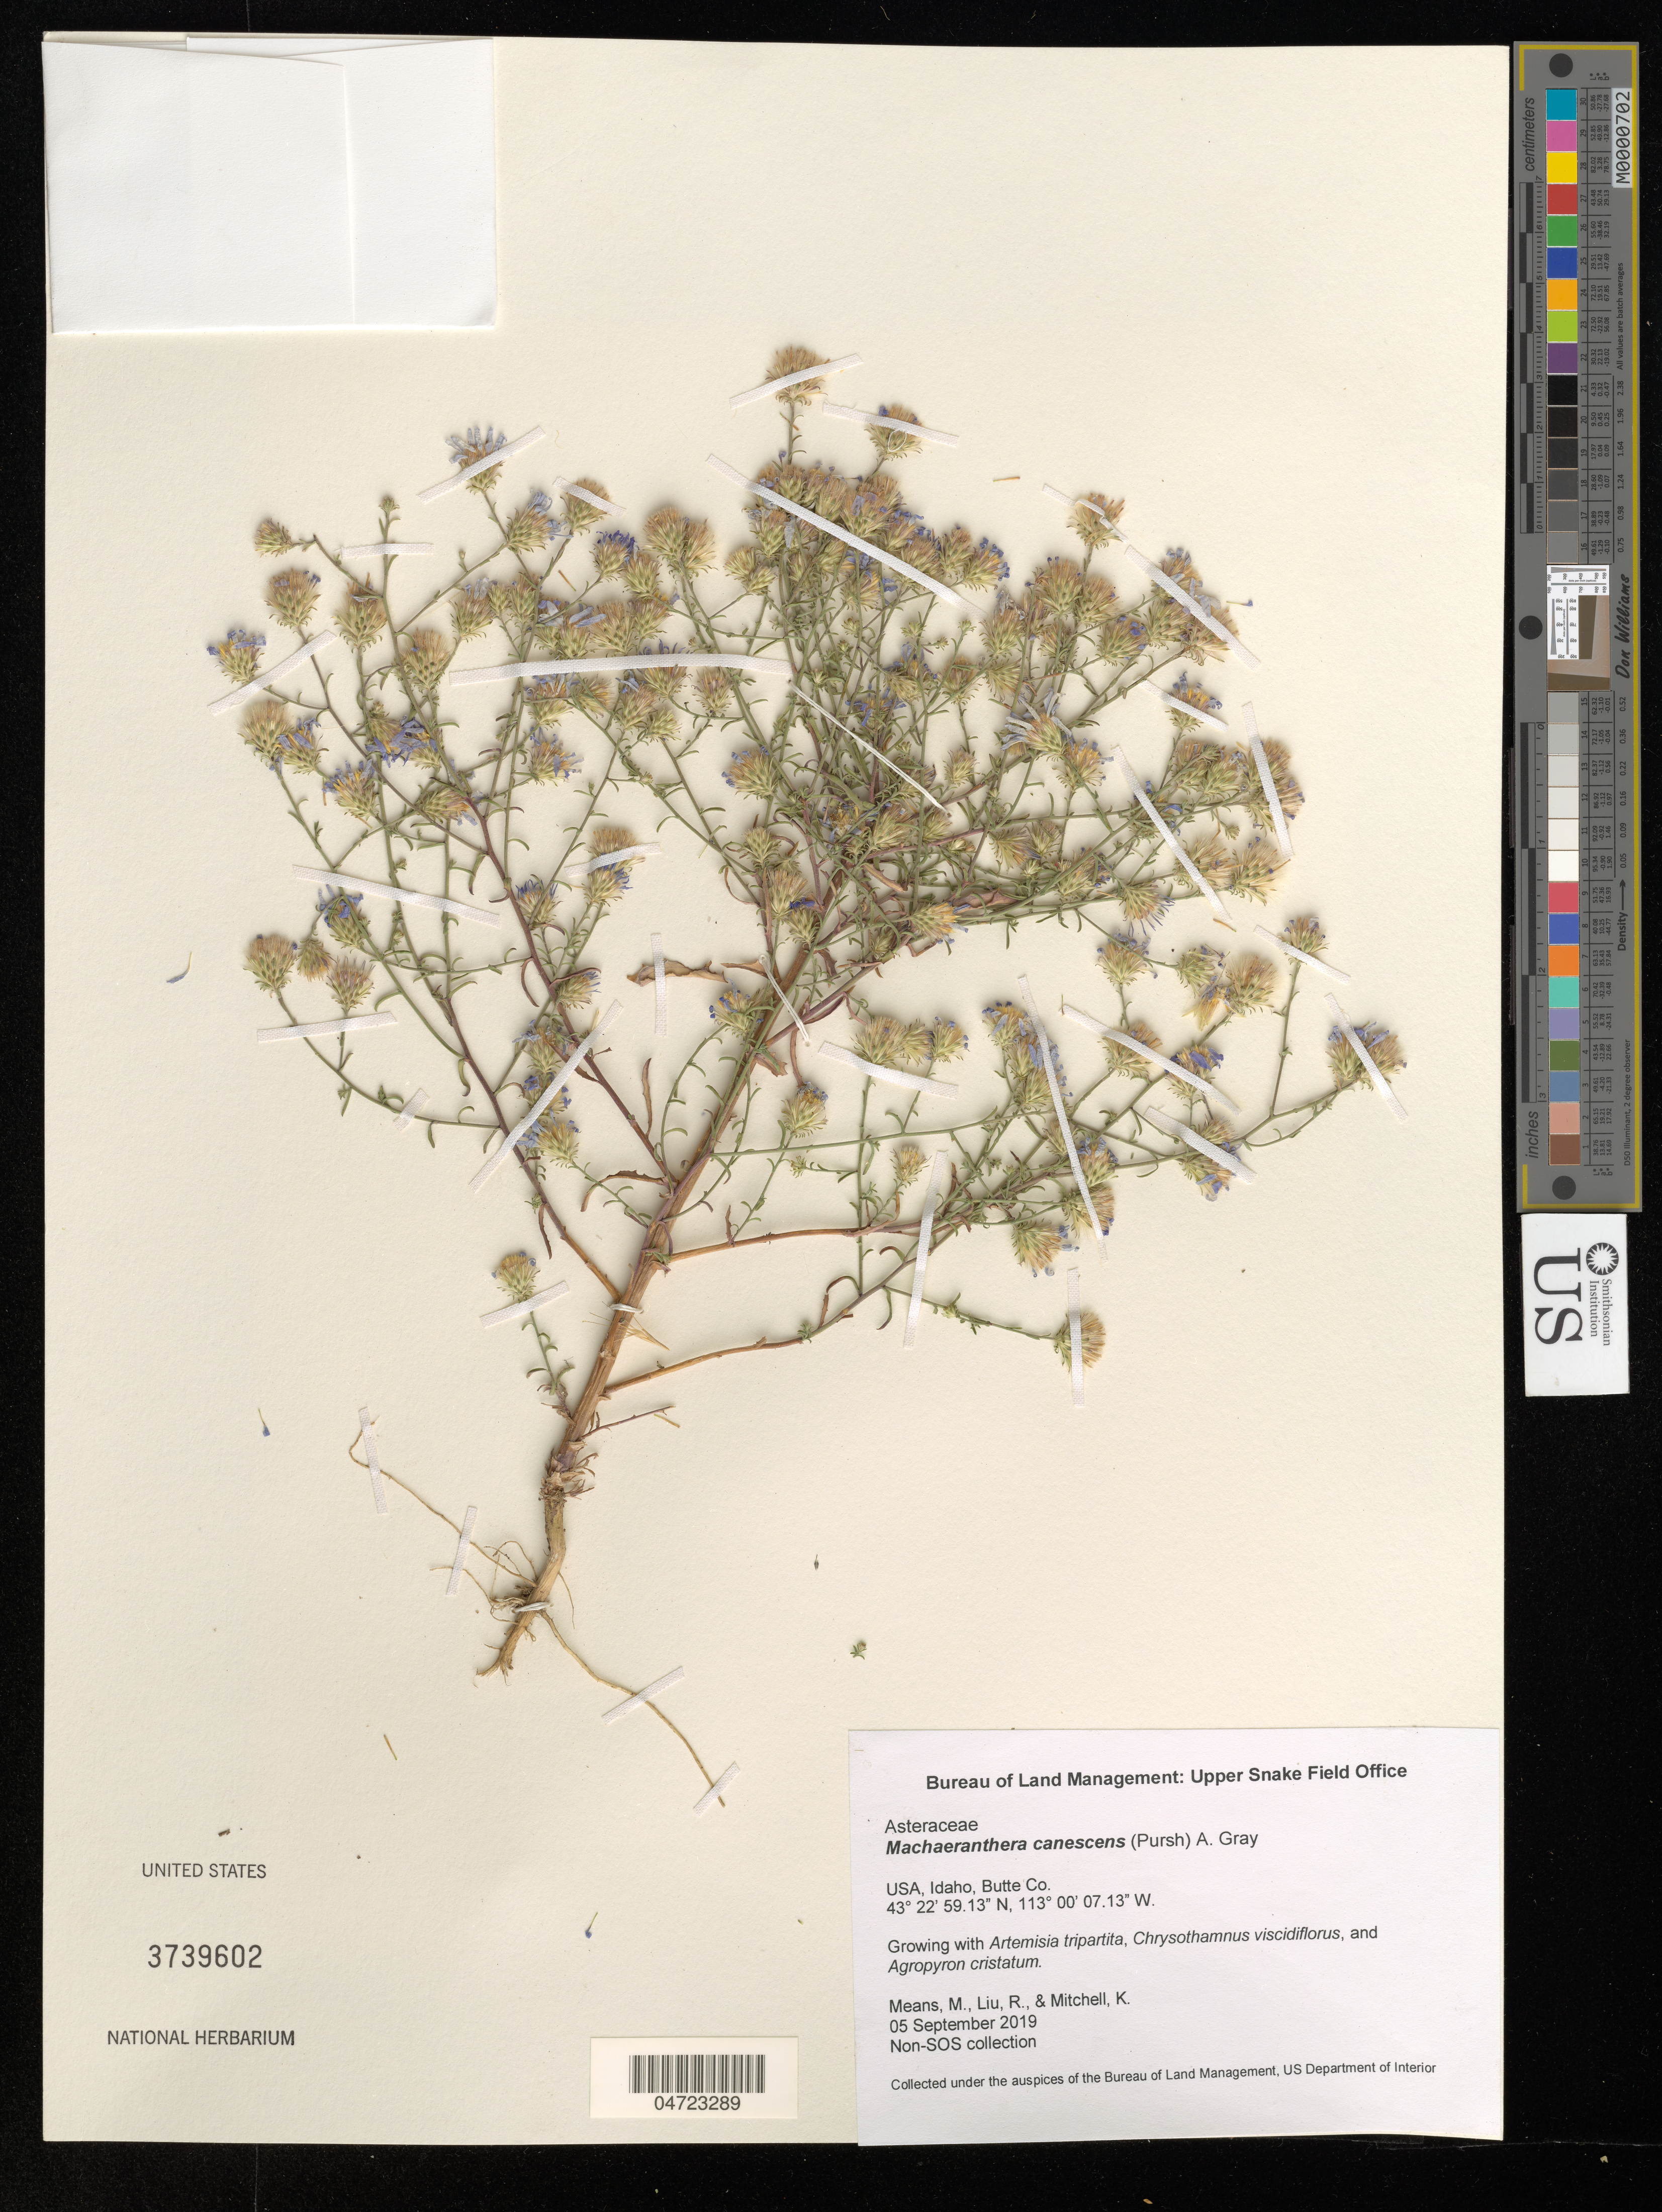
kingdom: Plantae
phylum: Tracheophyta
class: Magnoliopsida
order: Asterales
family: Asteraceae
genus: Machaeranthera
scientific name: Machaeranthera canescens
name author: (Pursh) A. Gray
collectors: M. Means, R. Liu & K. Mitchell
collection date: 2019-09-05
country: United States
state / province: Idaho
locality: Butte Co.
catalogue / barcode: US 3739602